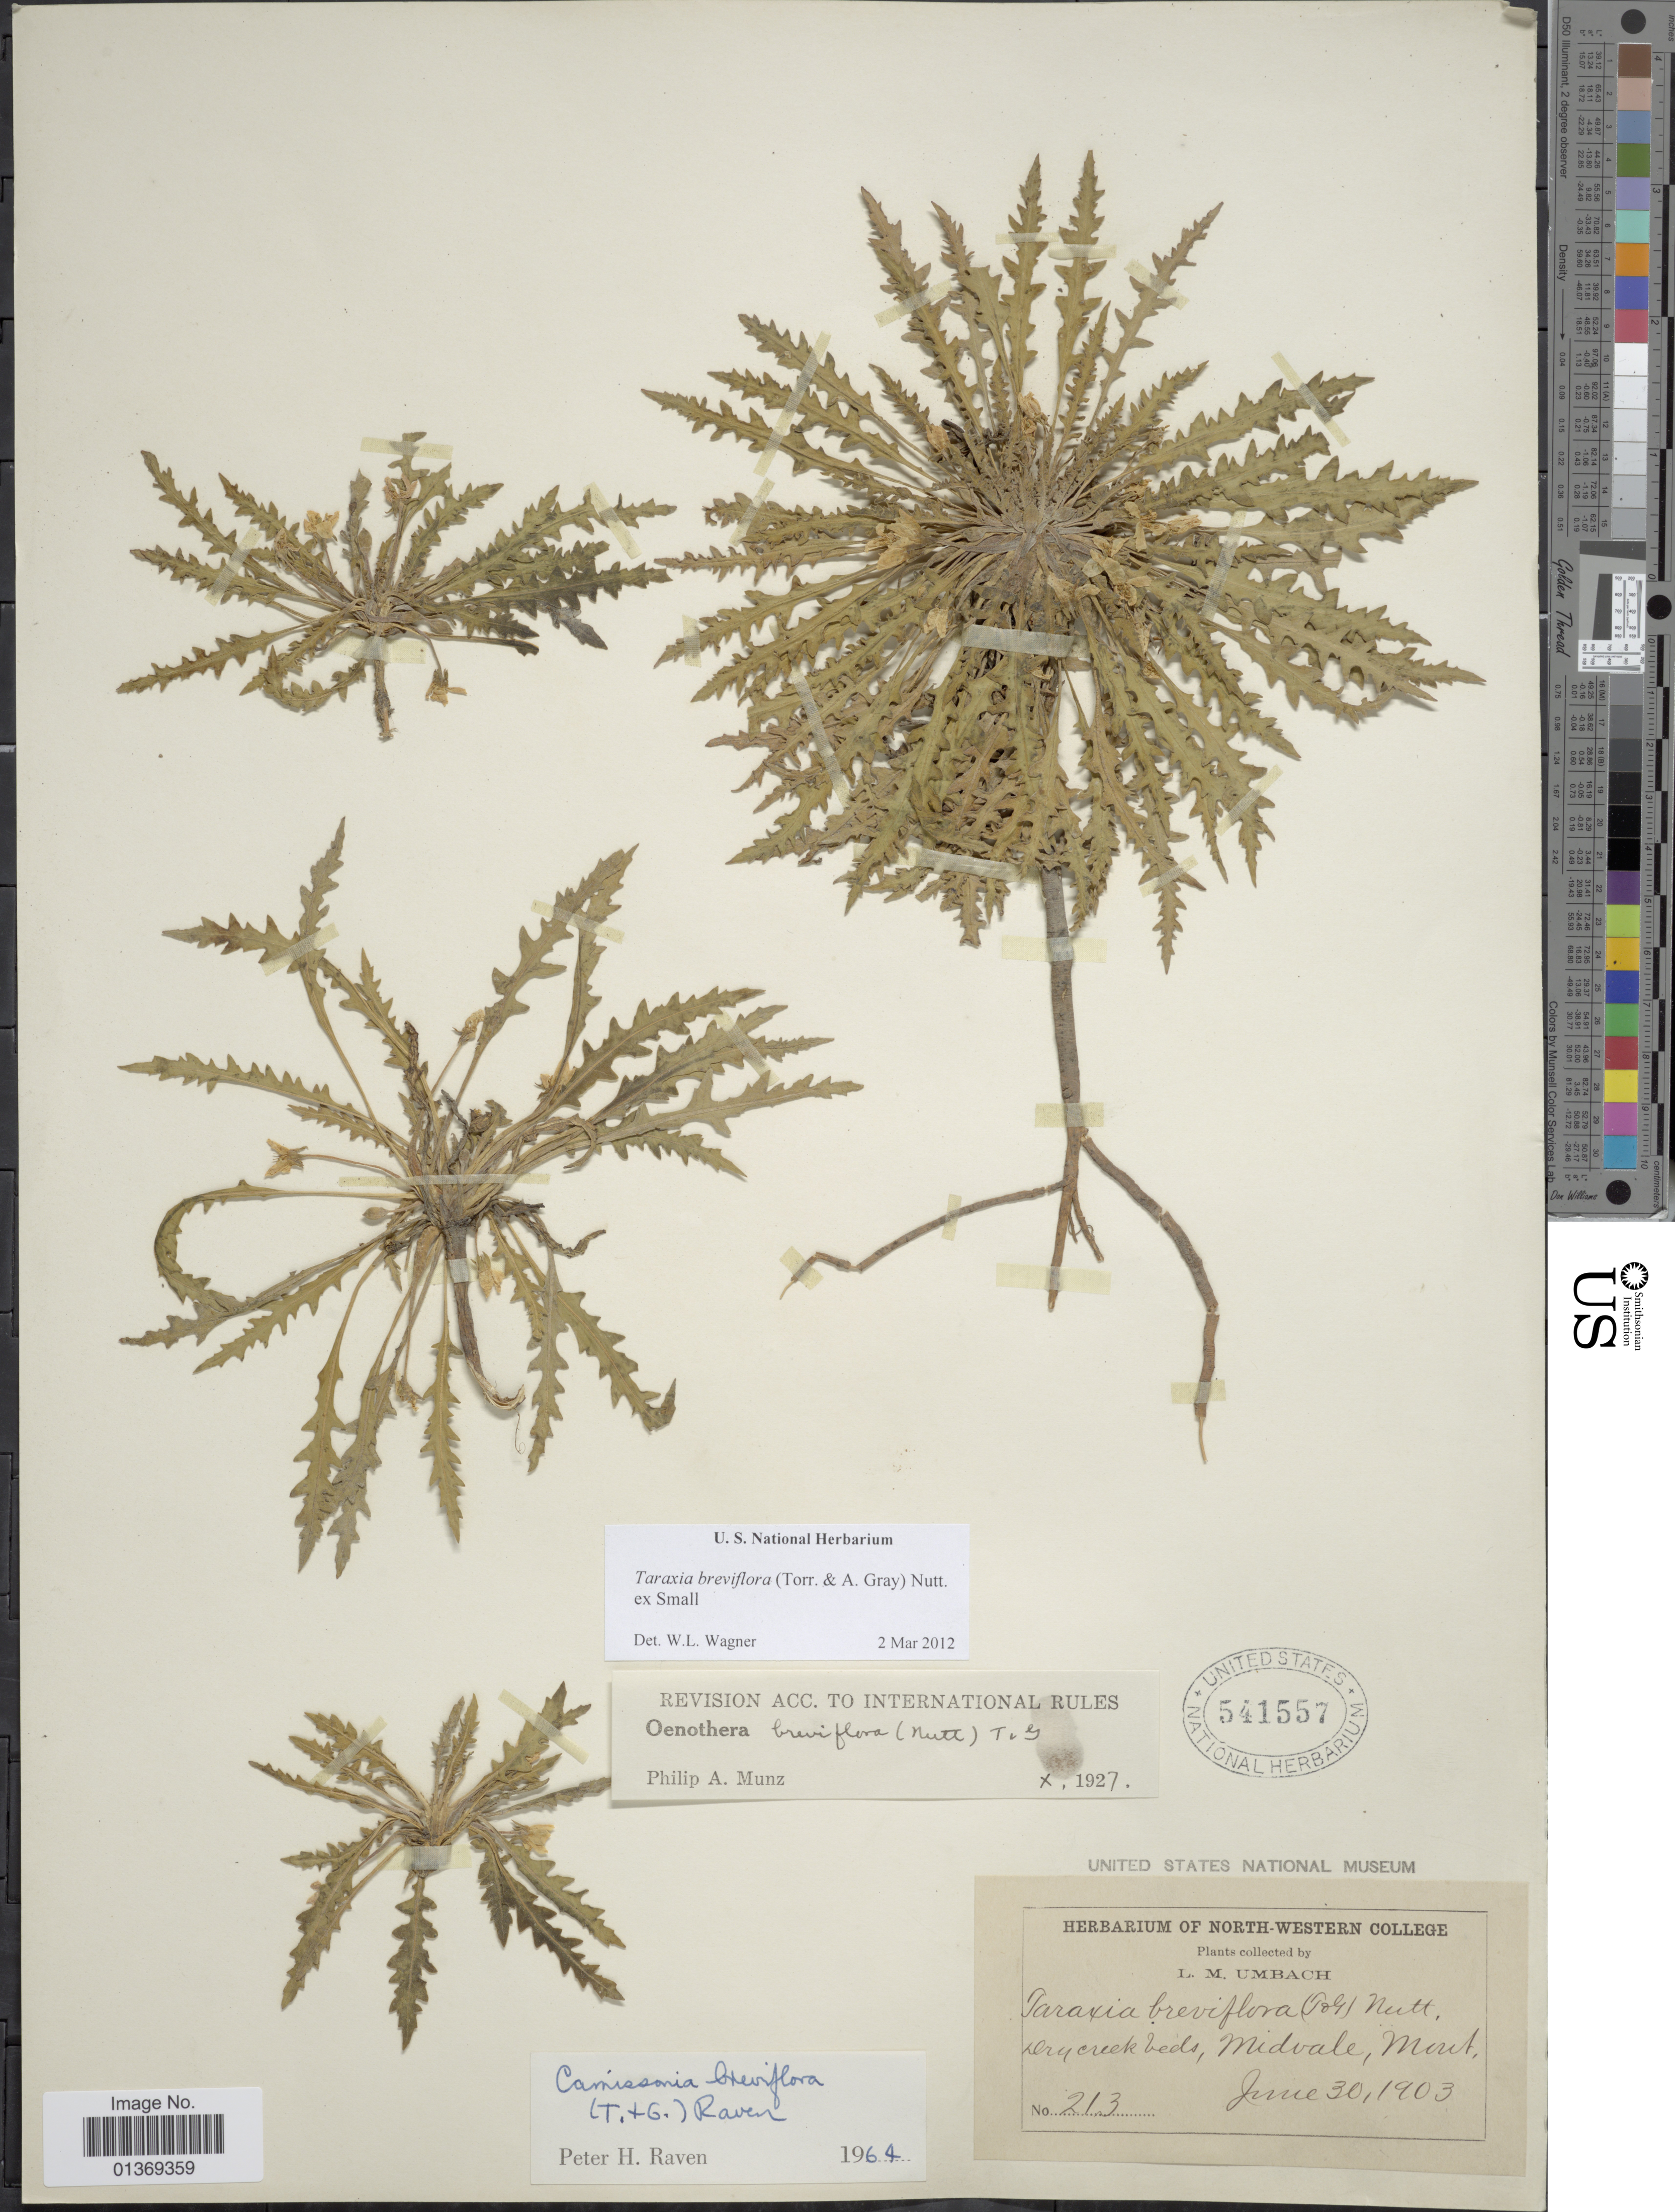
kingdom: Plantae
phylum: Tracheophyta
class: Magnoliopsida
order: Myrtales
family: Onagraceae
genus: Taraxia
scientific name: Taraxia breviflora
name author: (Torr. & A. Gray) Nutt. ex Small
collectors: L. M. Umbach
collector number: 213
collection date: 1903-06-30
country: United States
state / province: Montana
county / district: Lincoln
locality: Dry creek beds, Midvale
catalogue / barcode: US 541557